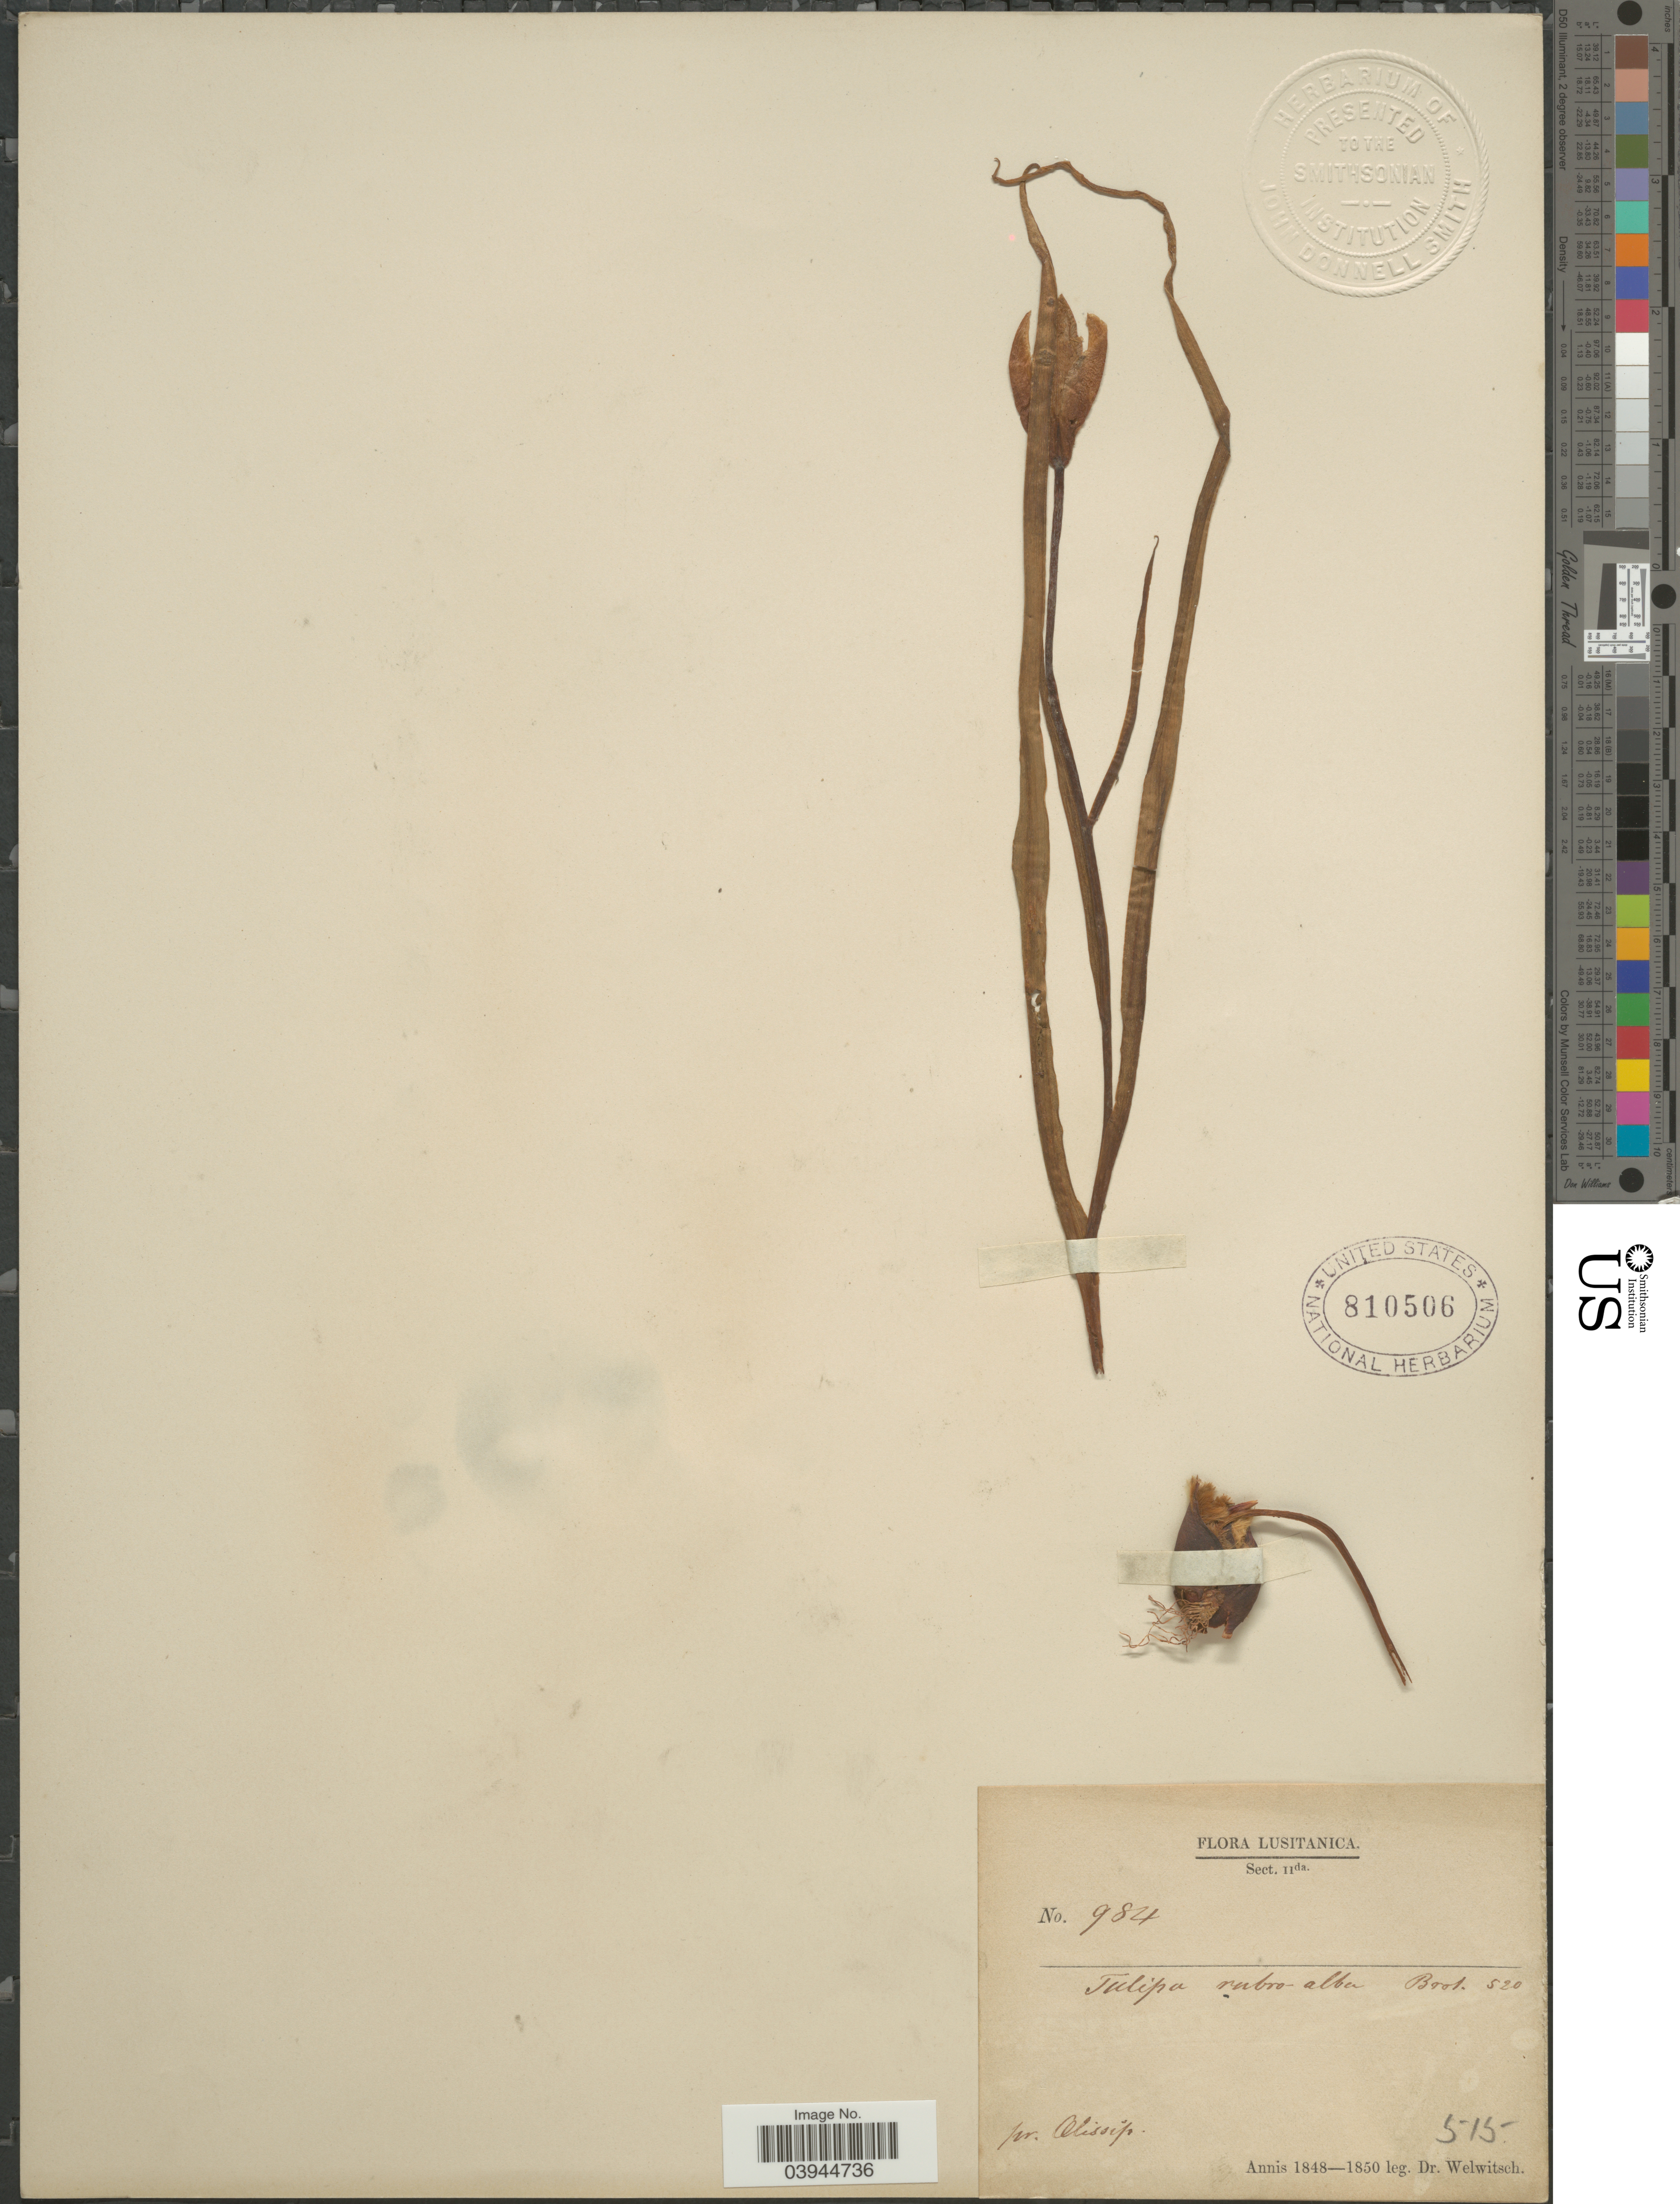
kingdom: Plantae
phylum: Tracheophyta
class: Liliopsida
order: Liliales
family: Liliaceae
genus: Tulipa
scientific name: Tulipa rubroalba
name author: Brot.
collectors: -. Welwitsch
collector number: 984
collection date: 1848/1850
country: Portugal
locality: Lusitanica. Pr. Olissip.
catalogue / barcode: US 810506